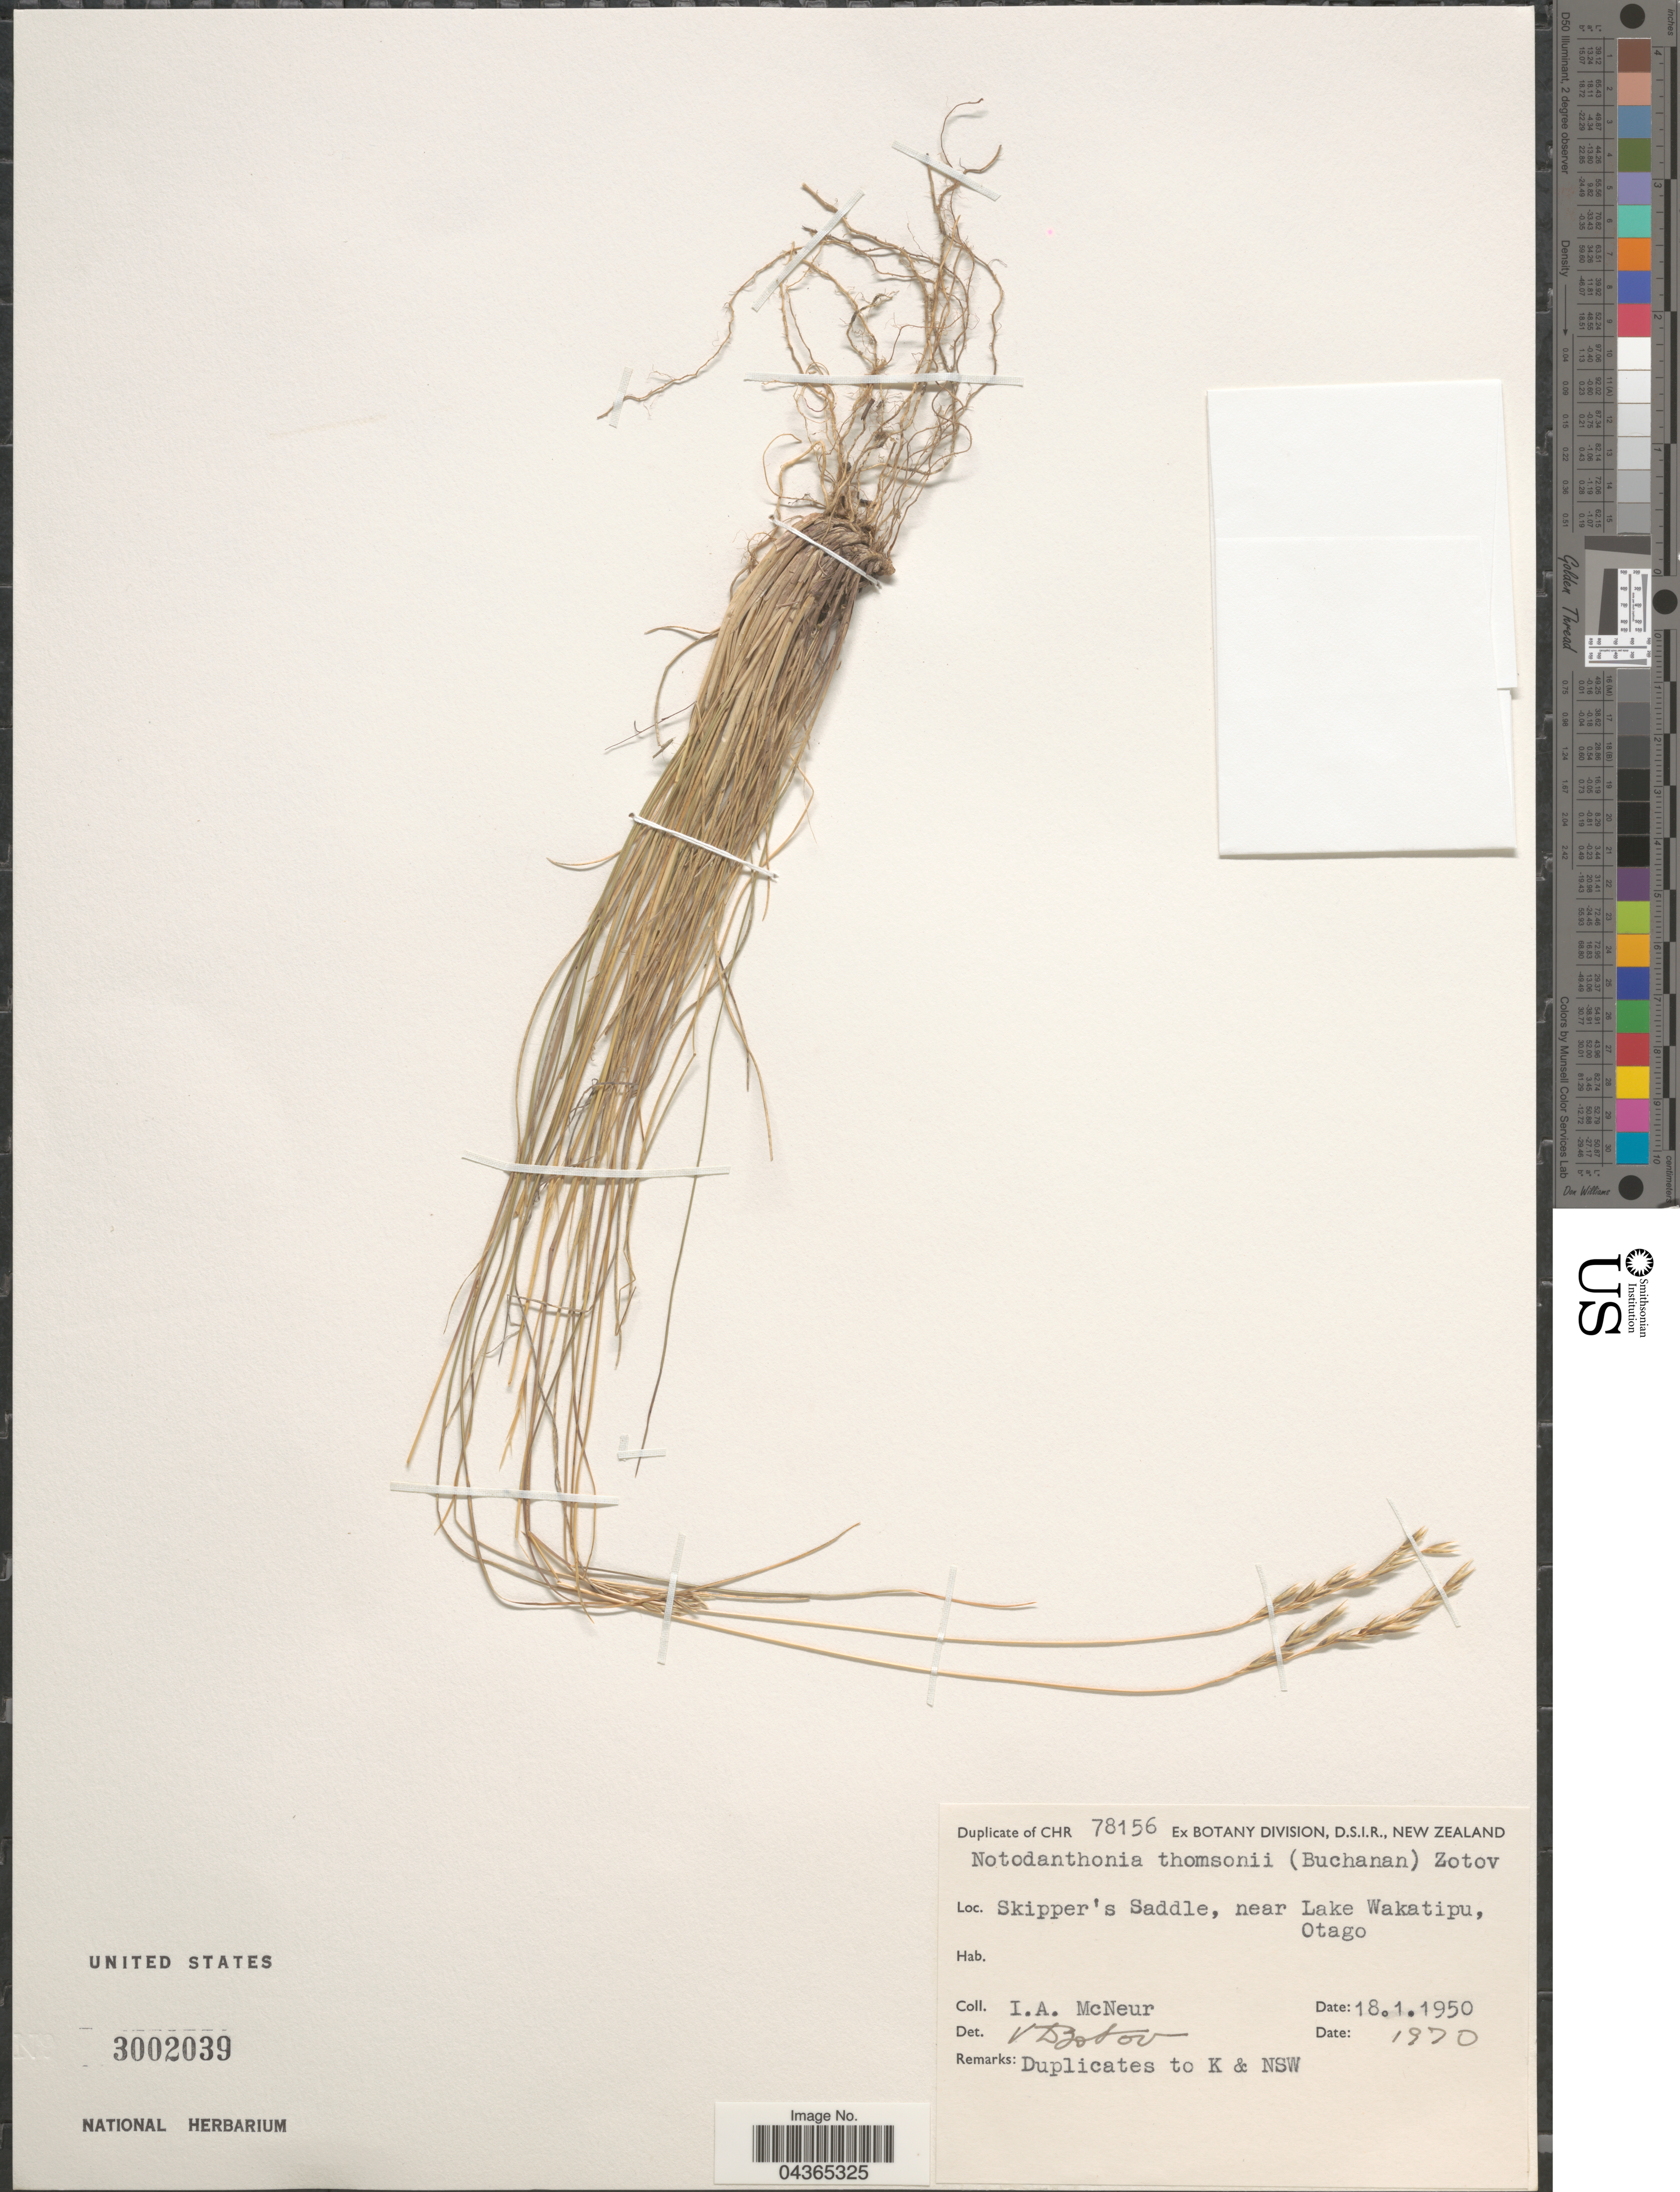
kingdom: Plantae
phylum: Tracheophyta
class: Liliopsida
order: Poales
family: Poaceae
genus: Rytidosperma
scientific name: Rytidosperma thomsonii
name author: (Buchanan) Connor & Edgar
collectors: I. McNeur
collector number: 78156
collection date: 1950-01-18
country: New Zealand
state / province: Otago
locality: Skipper's Saddle, near Lake Wakatipu, Otago.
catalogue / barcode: US 3002039